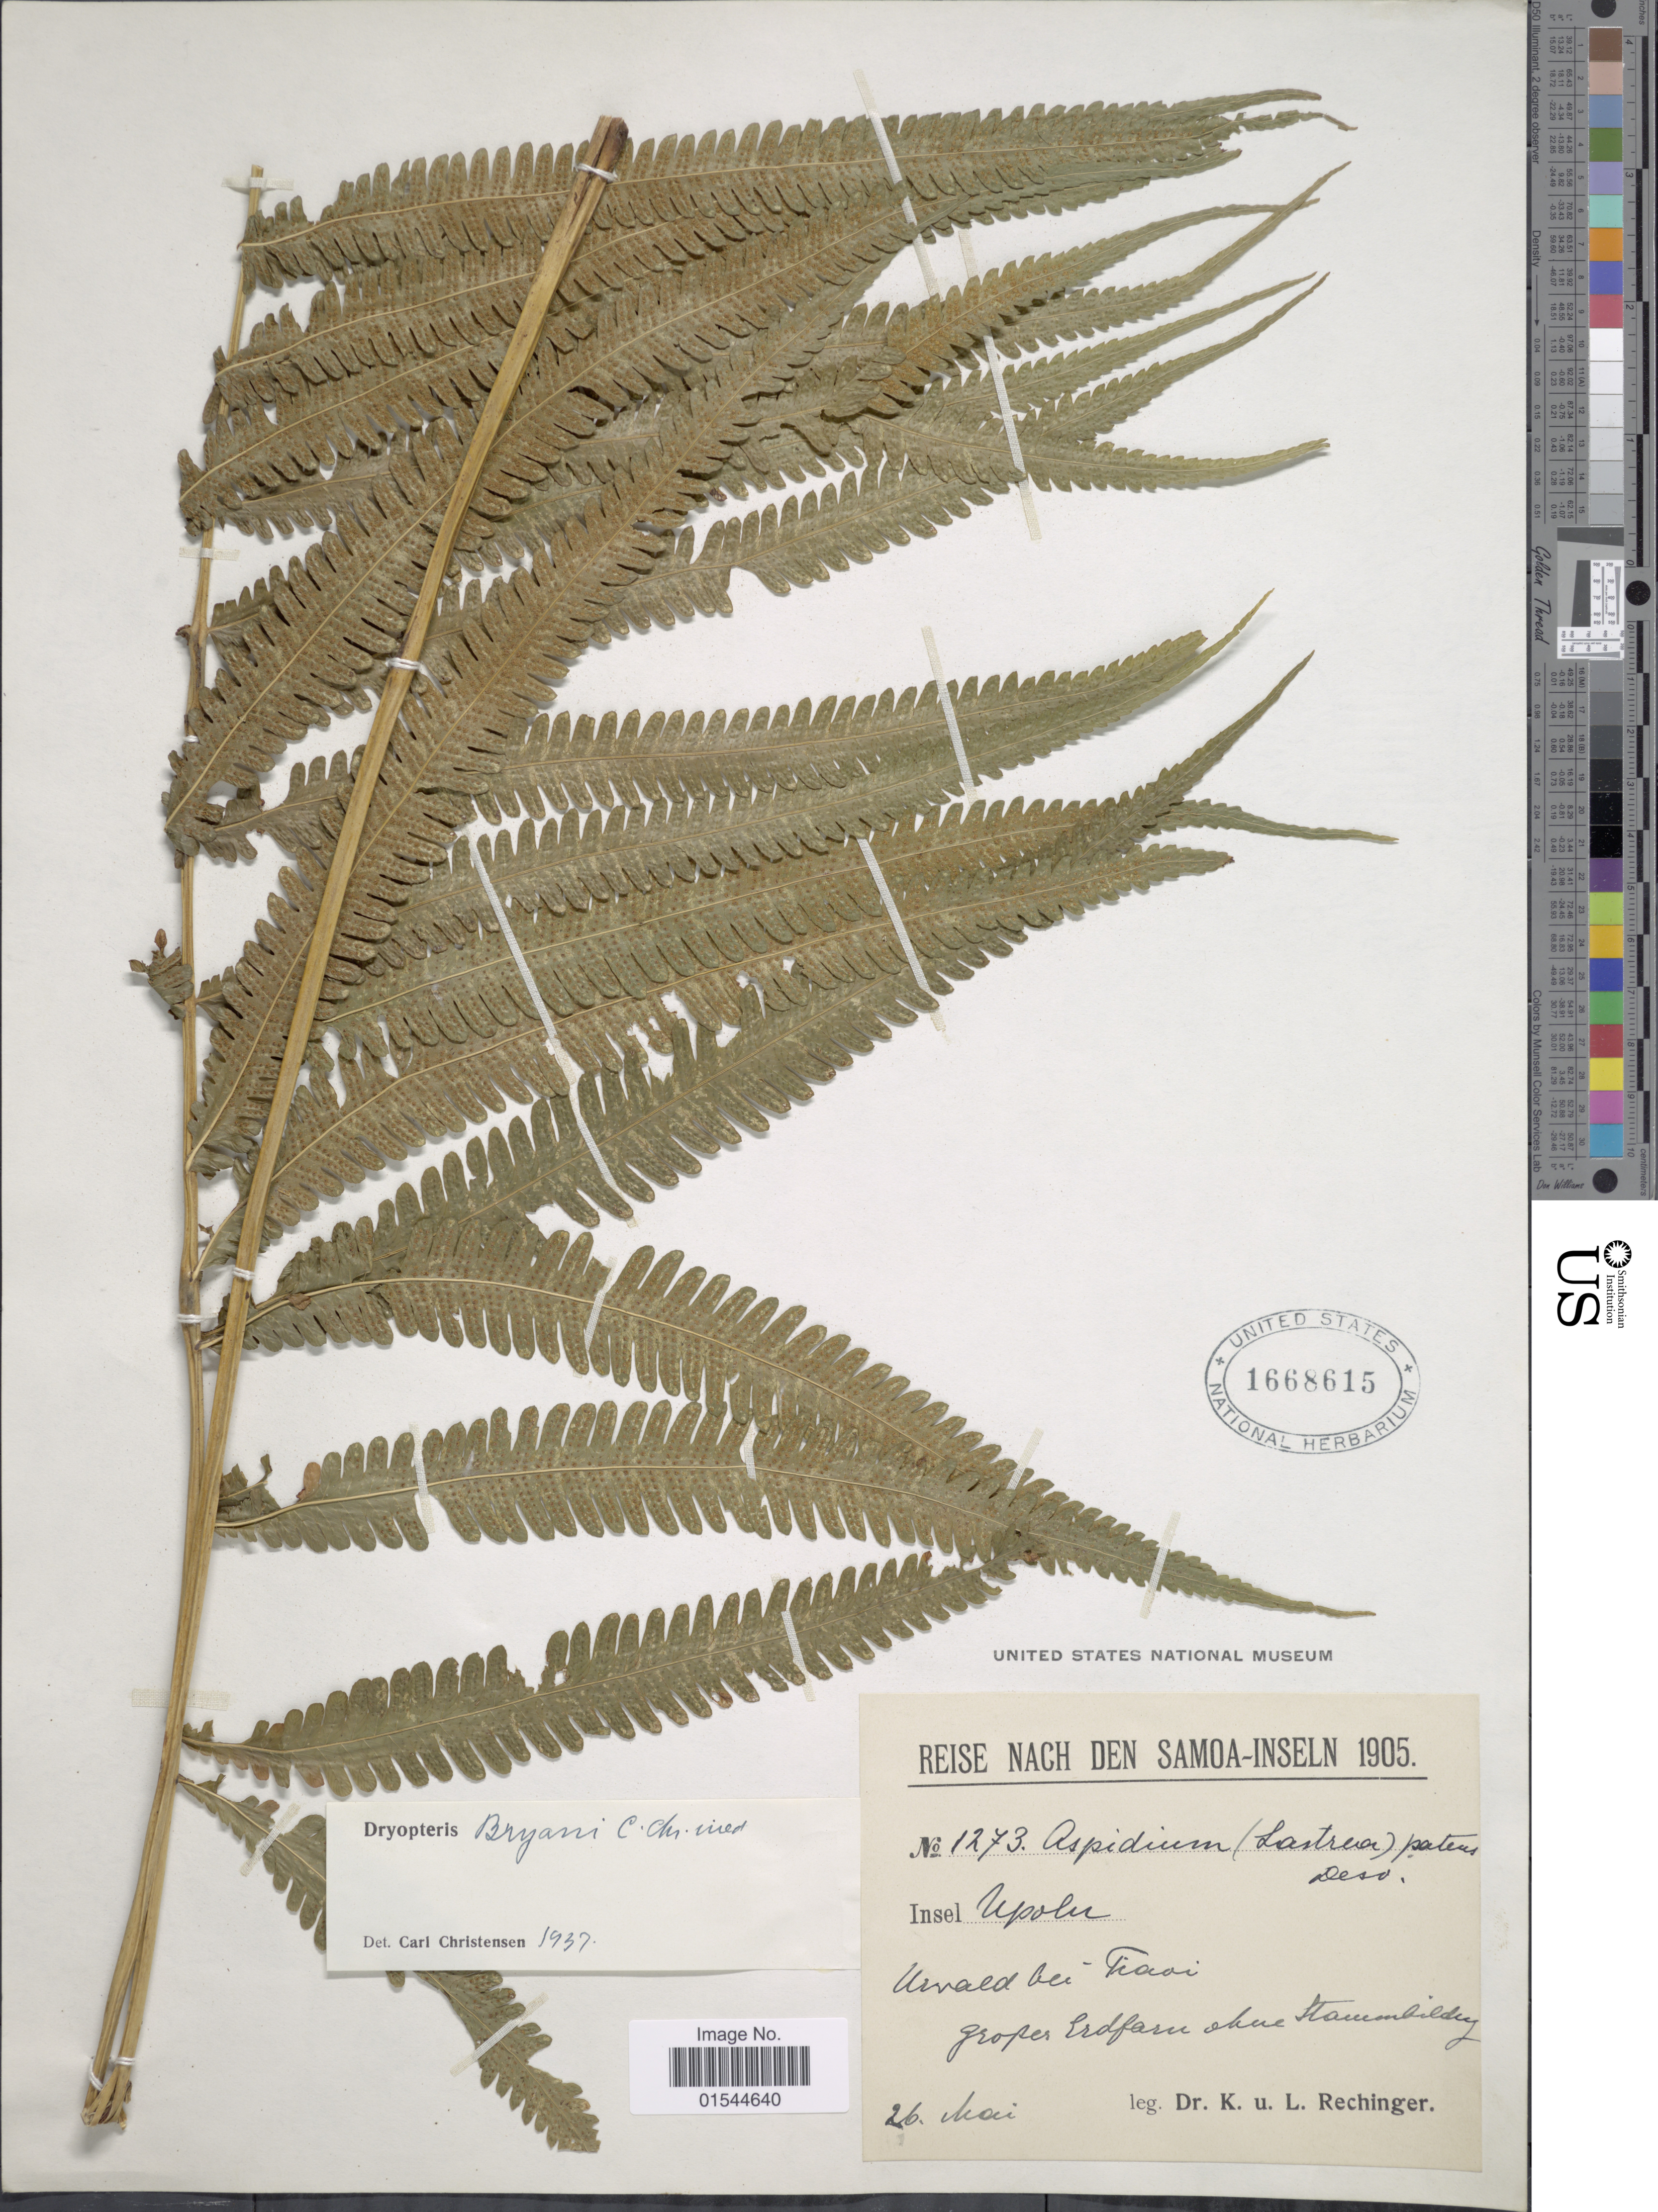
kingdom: Plantae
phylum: Tracheophyta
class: Polypodiopsida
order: Polypodiales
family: Thelypteridaceae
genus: Pneumatopteris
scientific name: Pneumatopteris bryanii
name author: (C. Chr.) Holttum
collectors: K. Rechinger & L. Rechinger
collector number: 1273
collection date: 1905-05-26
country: Samoa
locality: Samoa-Inseln, Upolu, Uwald bei Tiaoi gropes Erdfaru ohue Staumhildey [interpreted]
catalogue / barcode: US 1668615